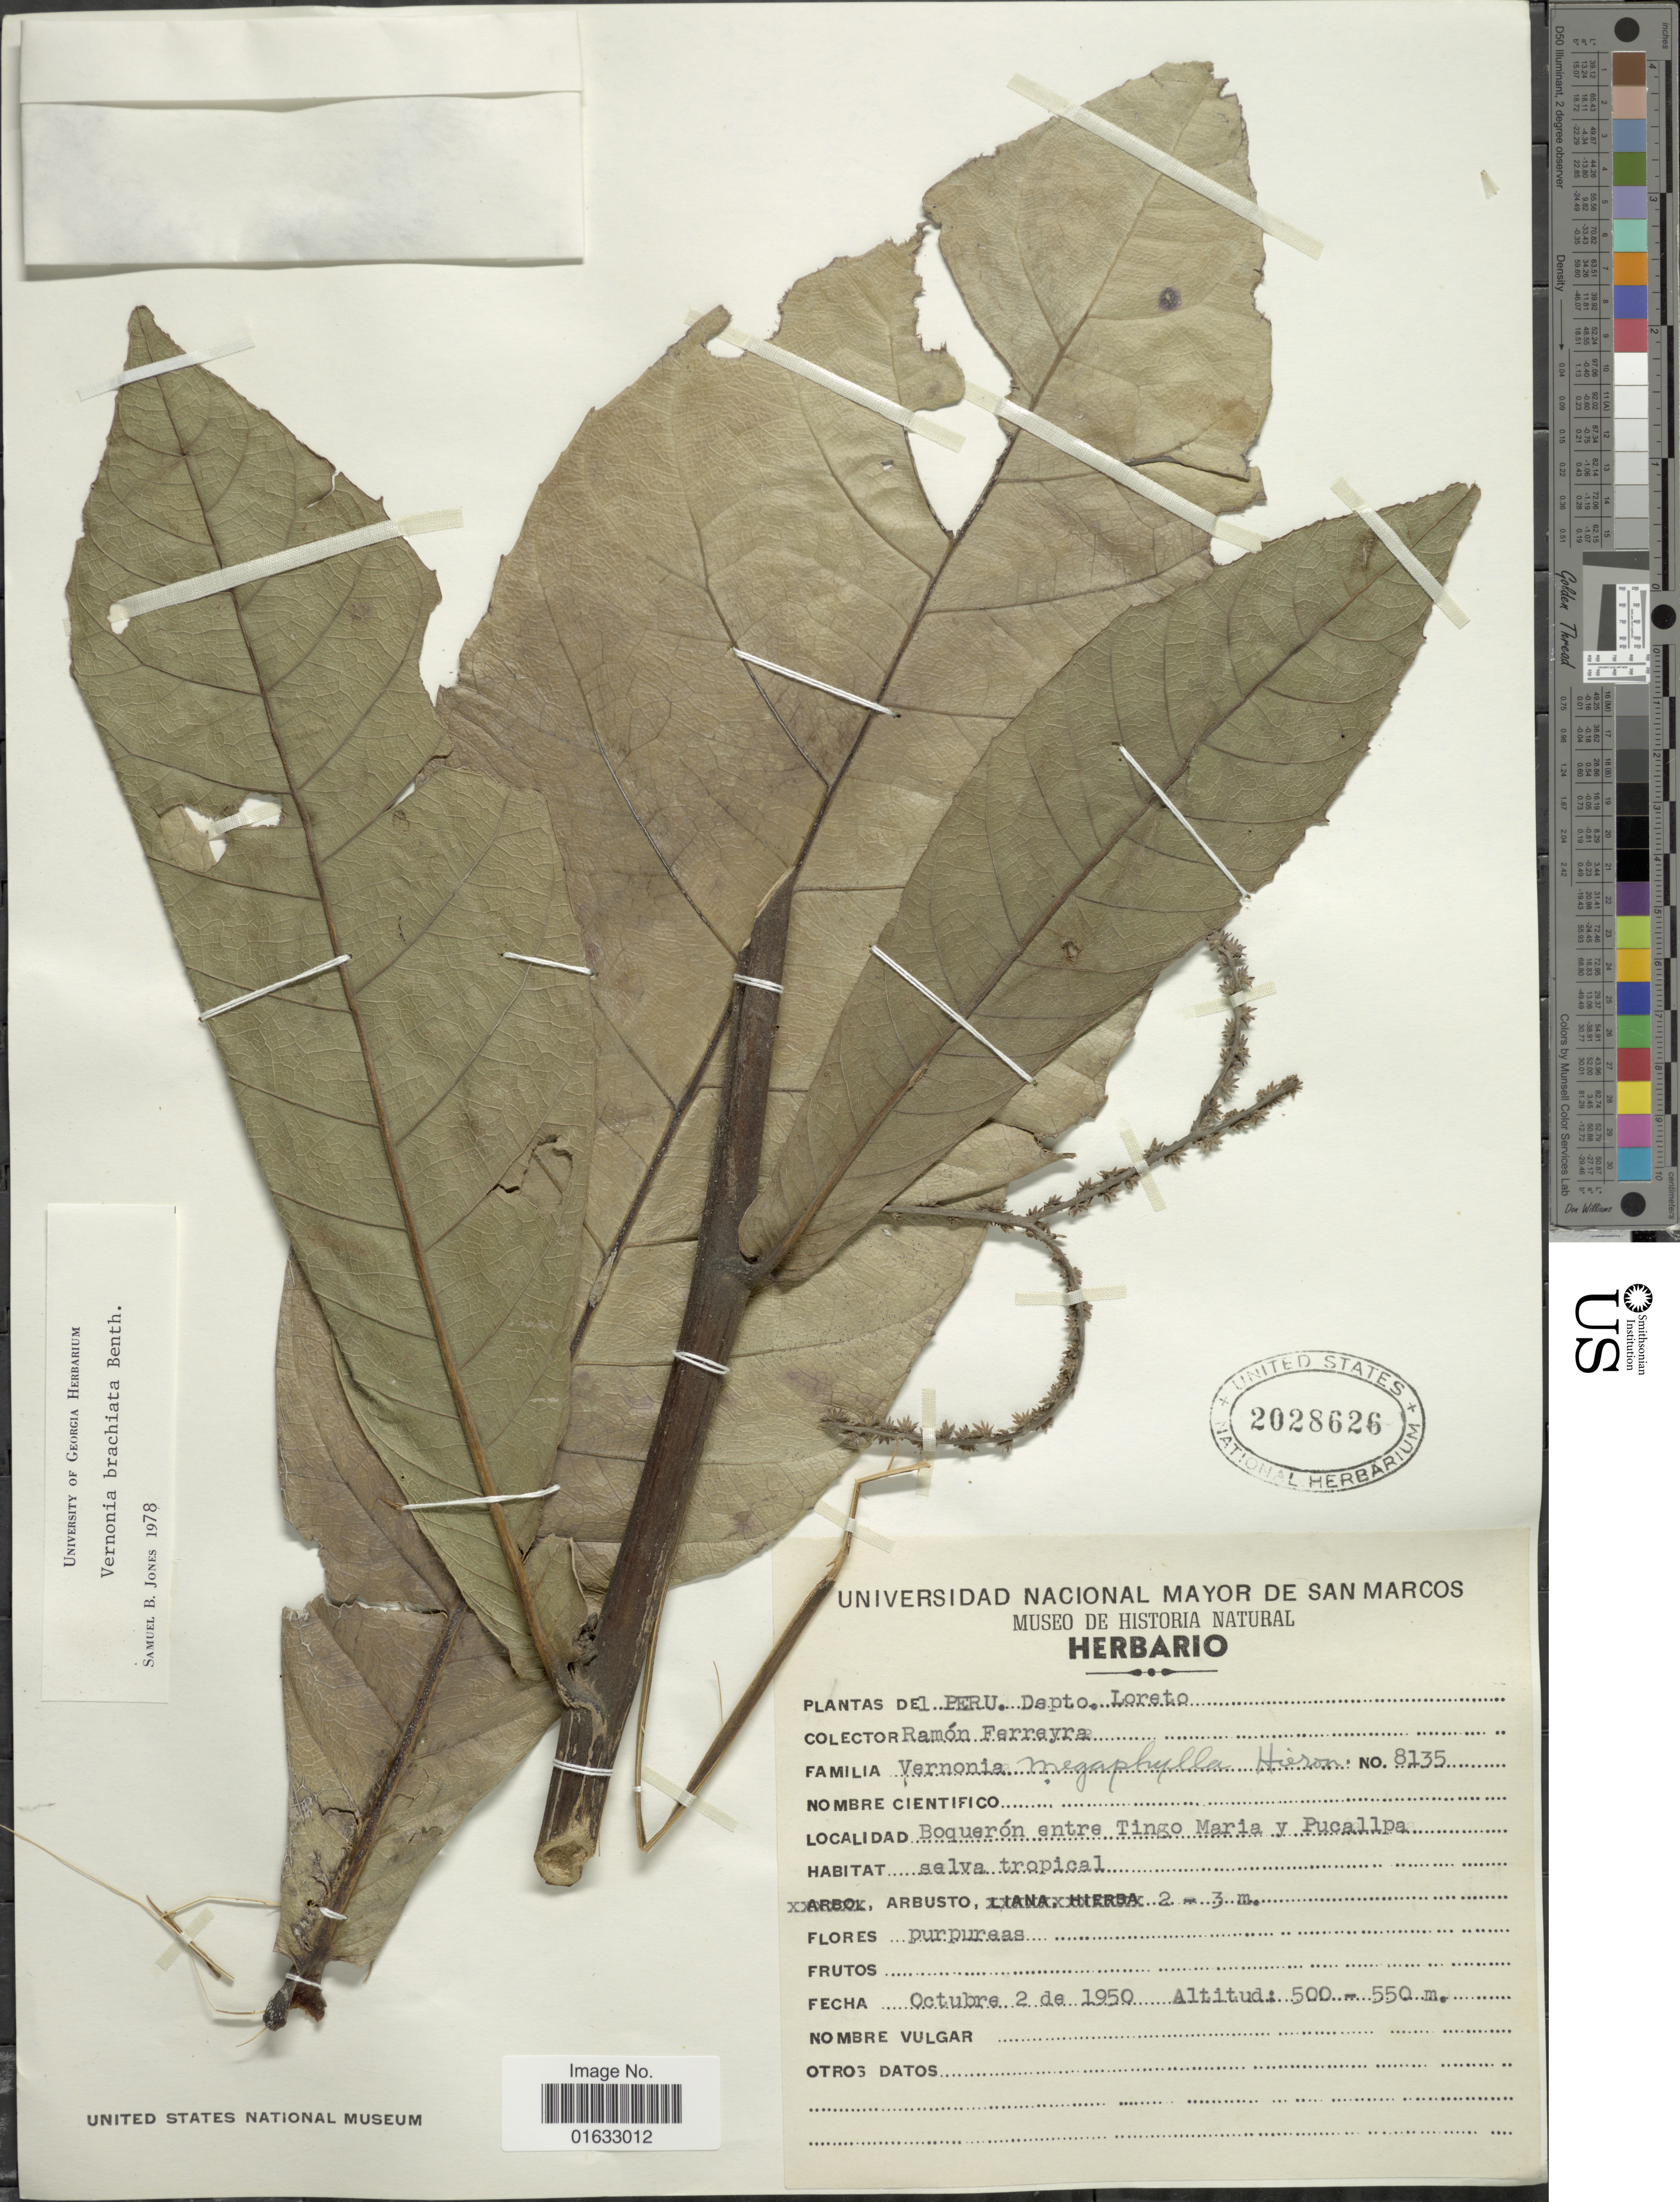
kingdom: Plantae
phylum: Tracheophyta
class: Magnoliopsida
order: Asterales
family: Asteraceae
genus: Eirmocephala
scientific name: Eirmocephala megaphylla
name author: (Hieron.) H. Rob.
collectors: R. A. Ferreyra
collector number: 8135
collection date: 1950-10-02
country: Peru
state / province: Loreto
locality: Del Peru, Depto. Loreto, Boquerón entre Tingo Maria y Pucallpa.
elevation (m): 500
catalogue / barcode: US 2028626